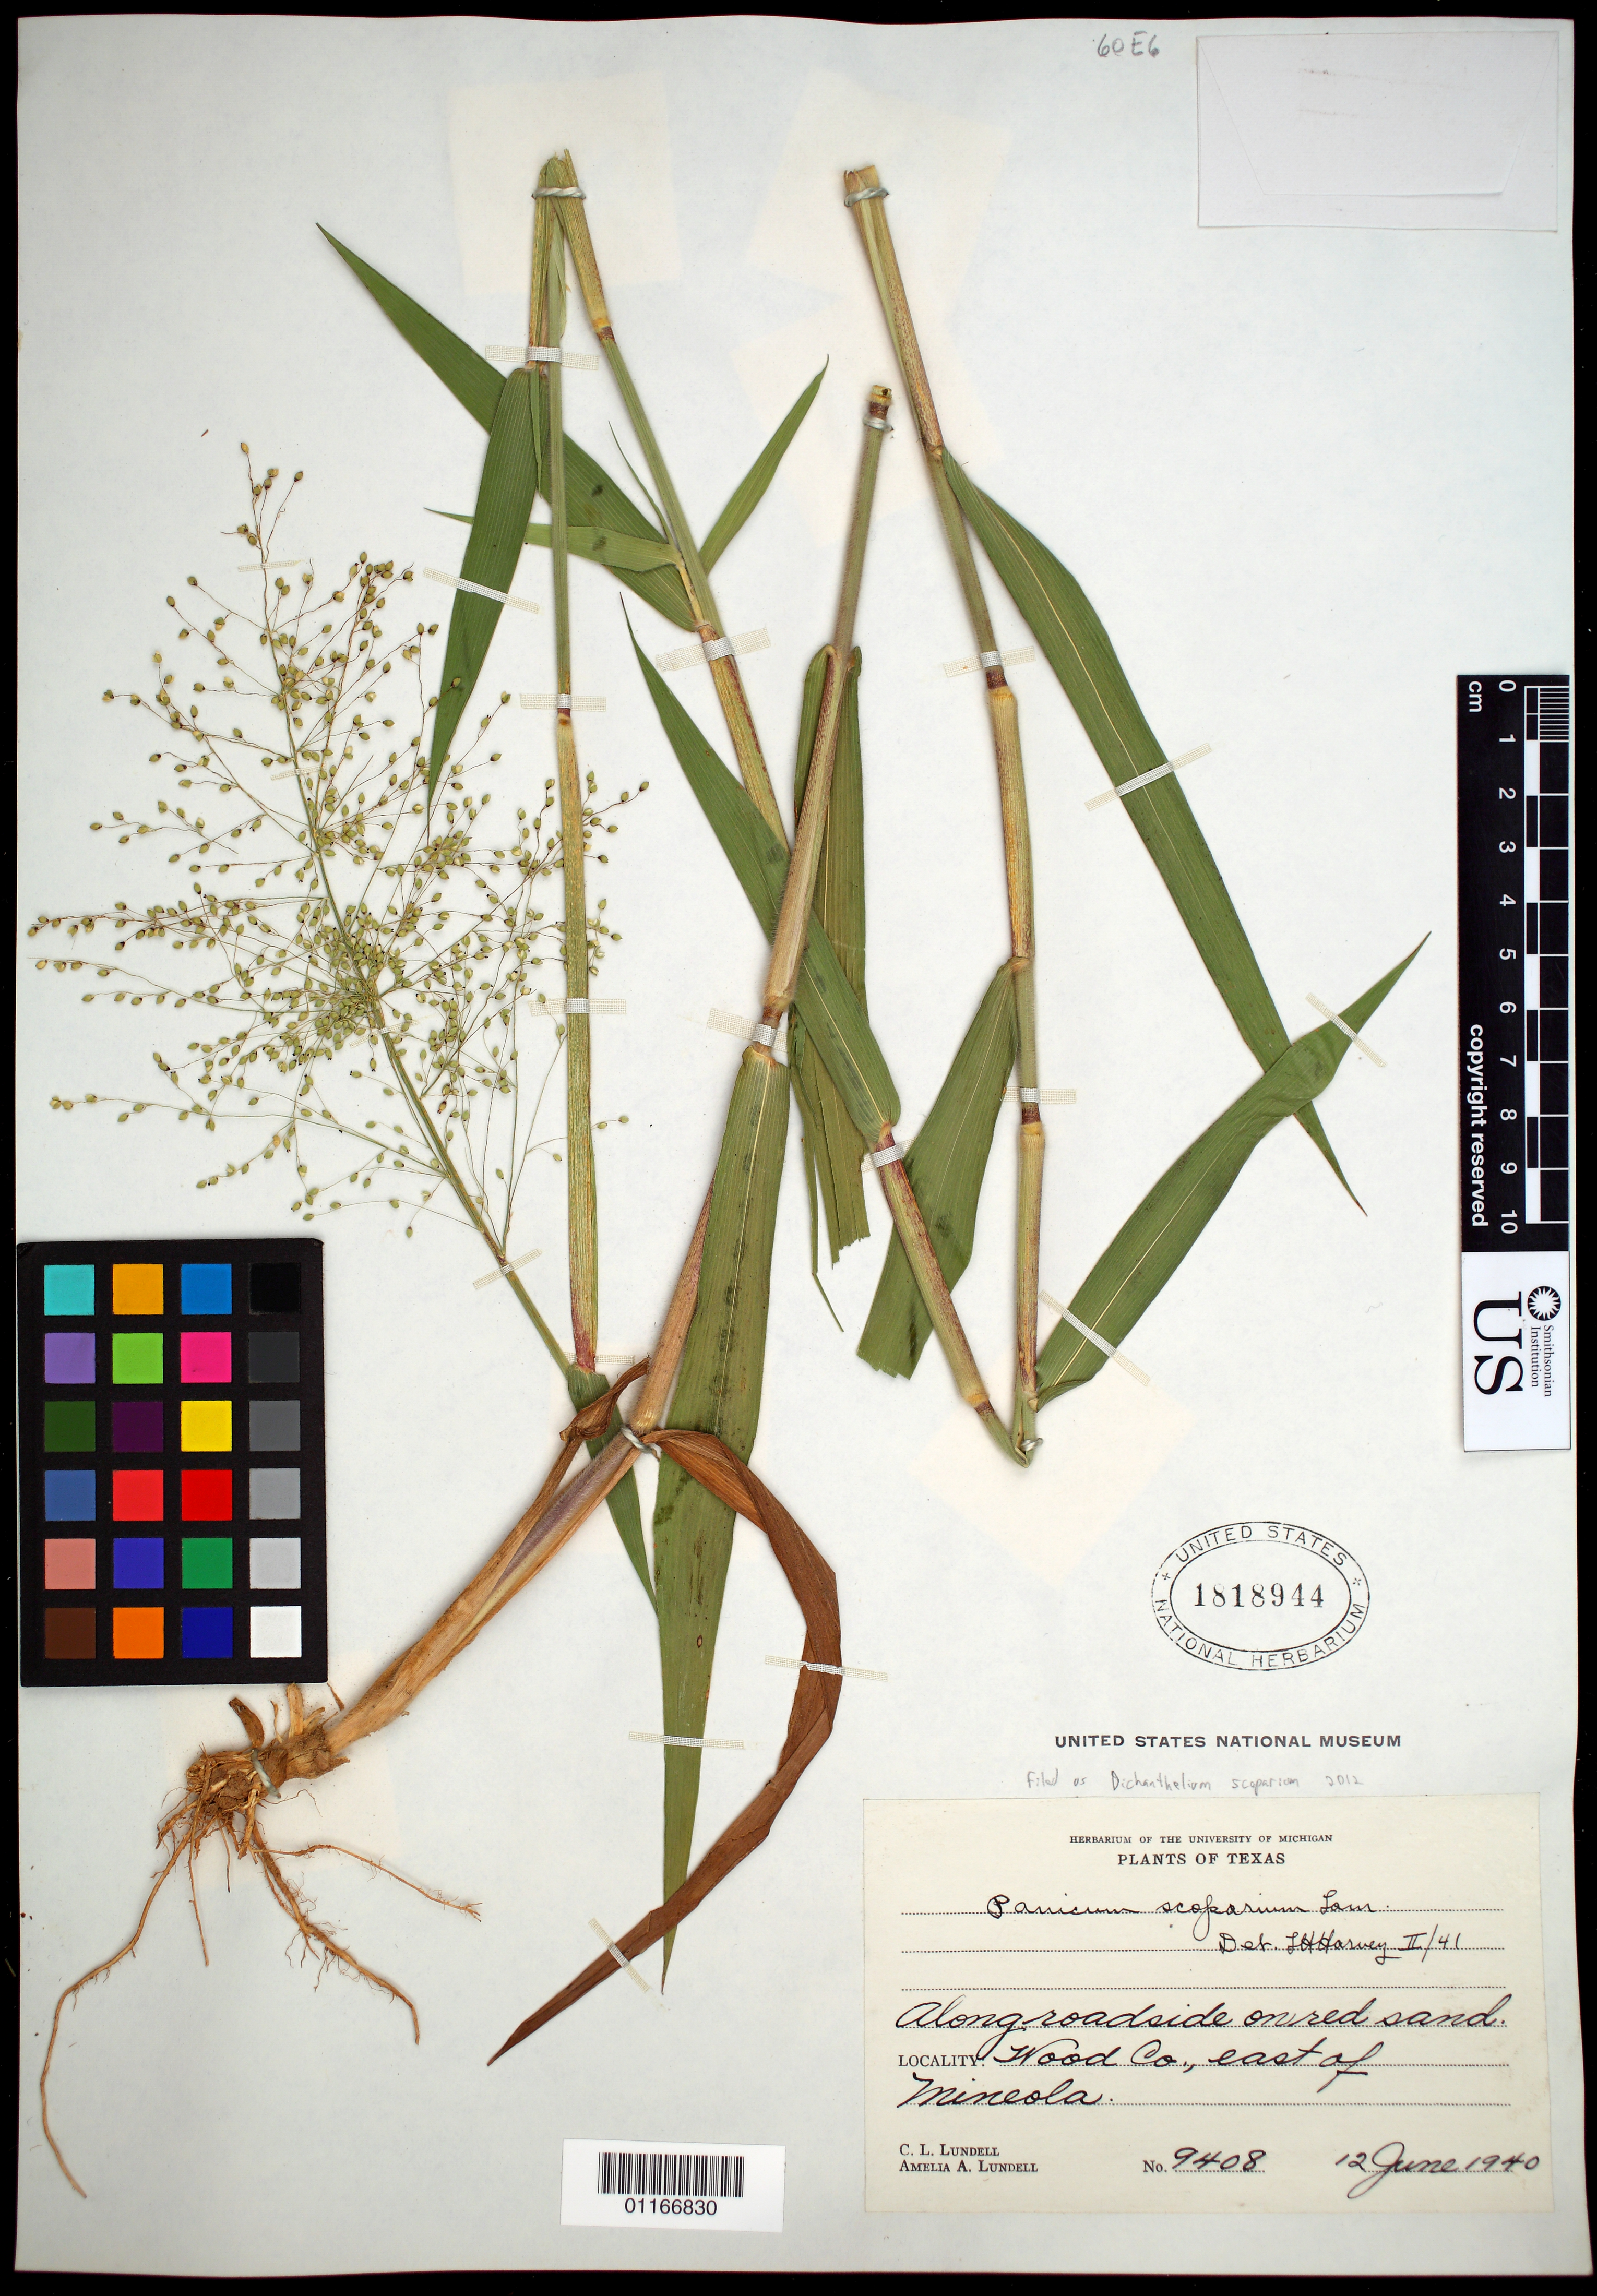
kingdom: Plantae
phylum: Tracheophyta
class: Liliopsida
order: Poales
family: Poaceae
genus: Dichanthelium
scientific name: Dichanthelium scoparium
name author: (Lam.) Gould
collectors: C. L. Lundell & A. A. Lundell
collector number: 9408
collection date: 1940-06-12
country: United States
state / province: Texas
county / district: Wood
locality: East of Mineola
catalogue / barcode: US 1818944